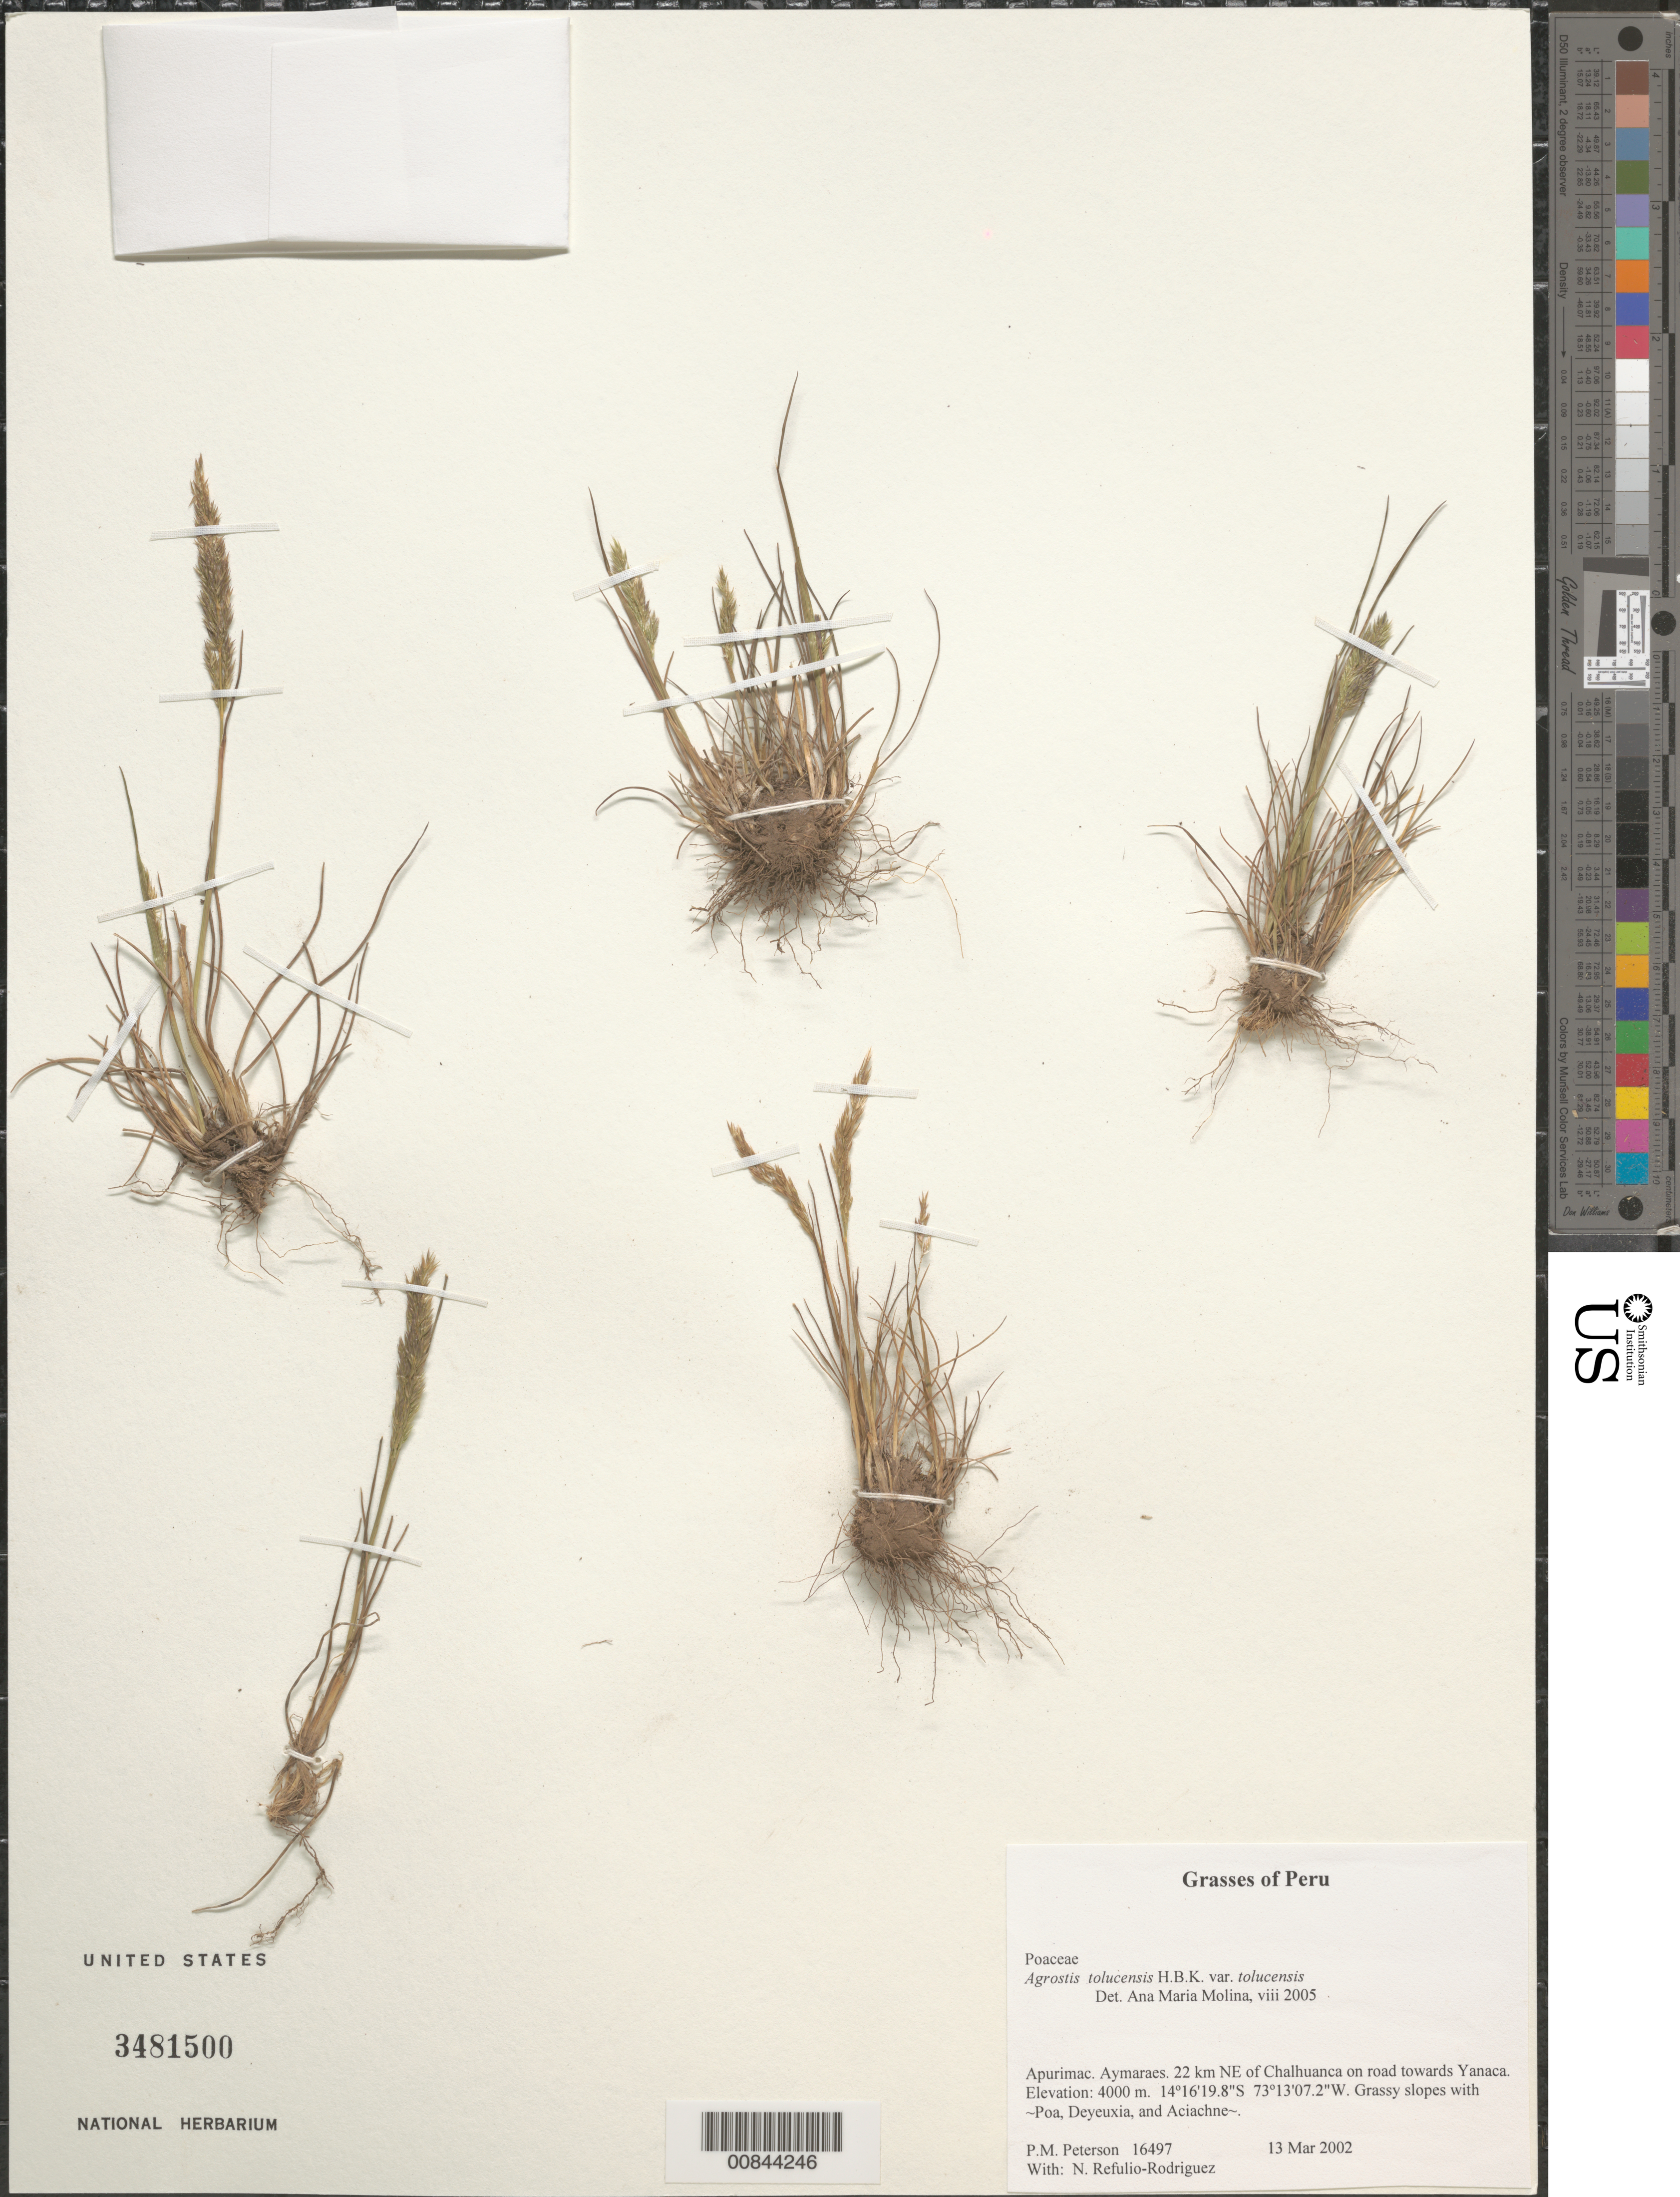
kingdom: Plantae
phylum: Tracheophyta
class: Liliopsida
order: Poales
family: Poaceae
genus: Agrostis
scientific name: Agrostis tolucensis var. tolucensis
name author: Kunth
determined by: Molina, Ana M. de R.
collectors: P. M. Peterson & N. Refulio-Rodríguez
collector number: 16497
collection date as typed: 13 Mar 2002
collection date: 2002-03-13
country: Peru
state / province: Apurímac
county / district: Aymaraes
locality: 22 km NE of Chalhuanca on road towards Yanaca.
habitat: Grassy slopes with ~Poa, Deyeuxia, and Aciachne~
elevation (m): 4000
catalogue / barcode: US 3481500